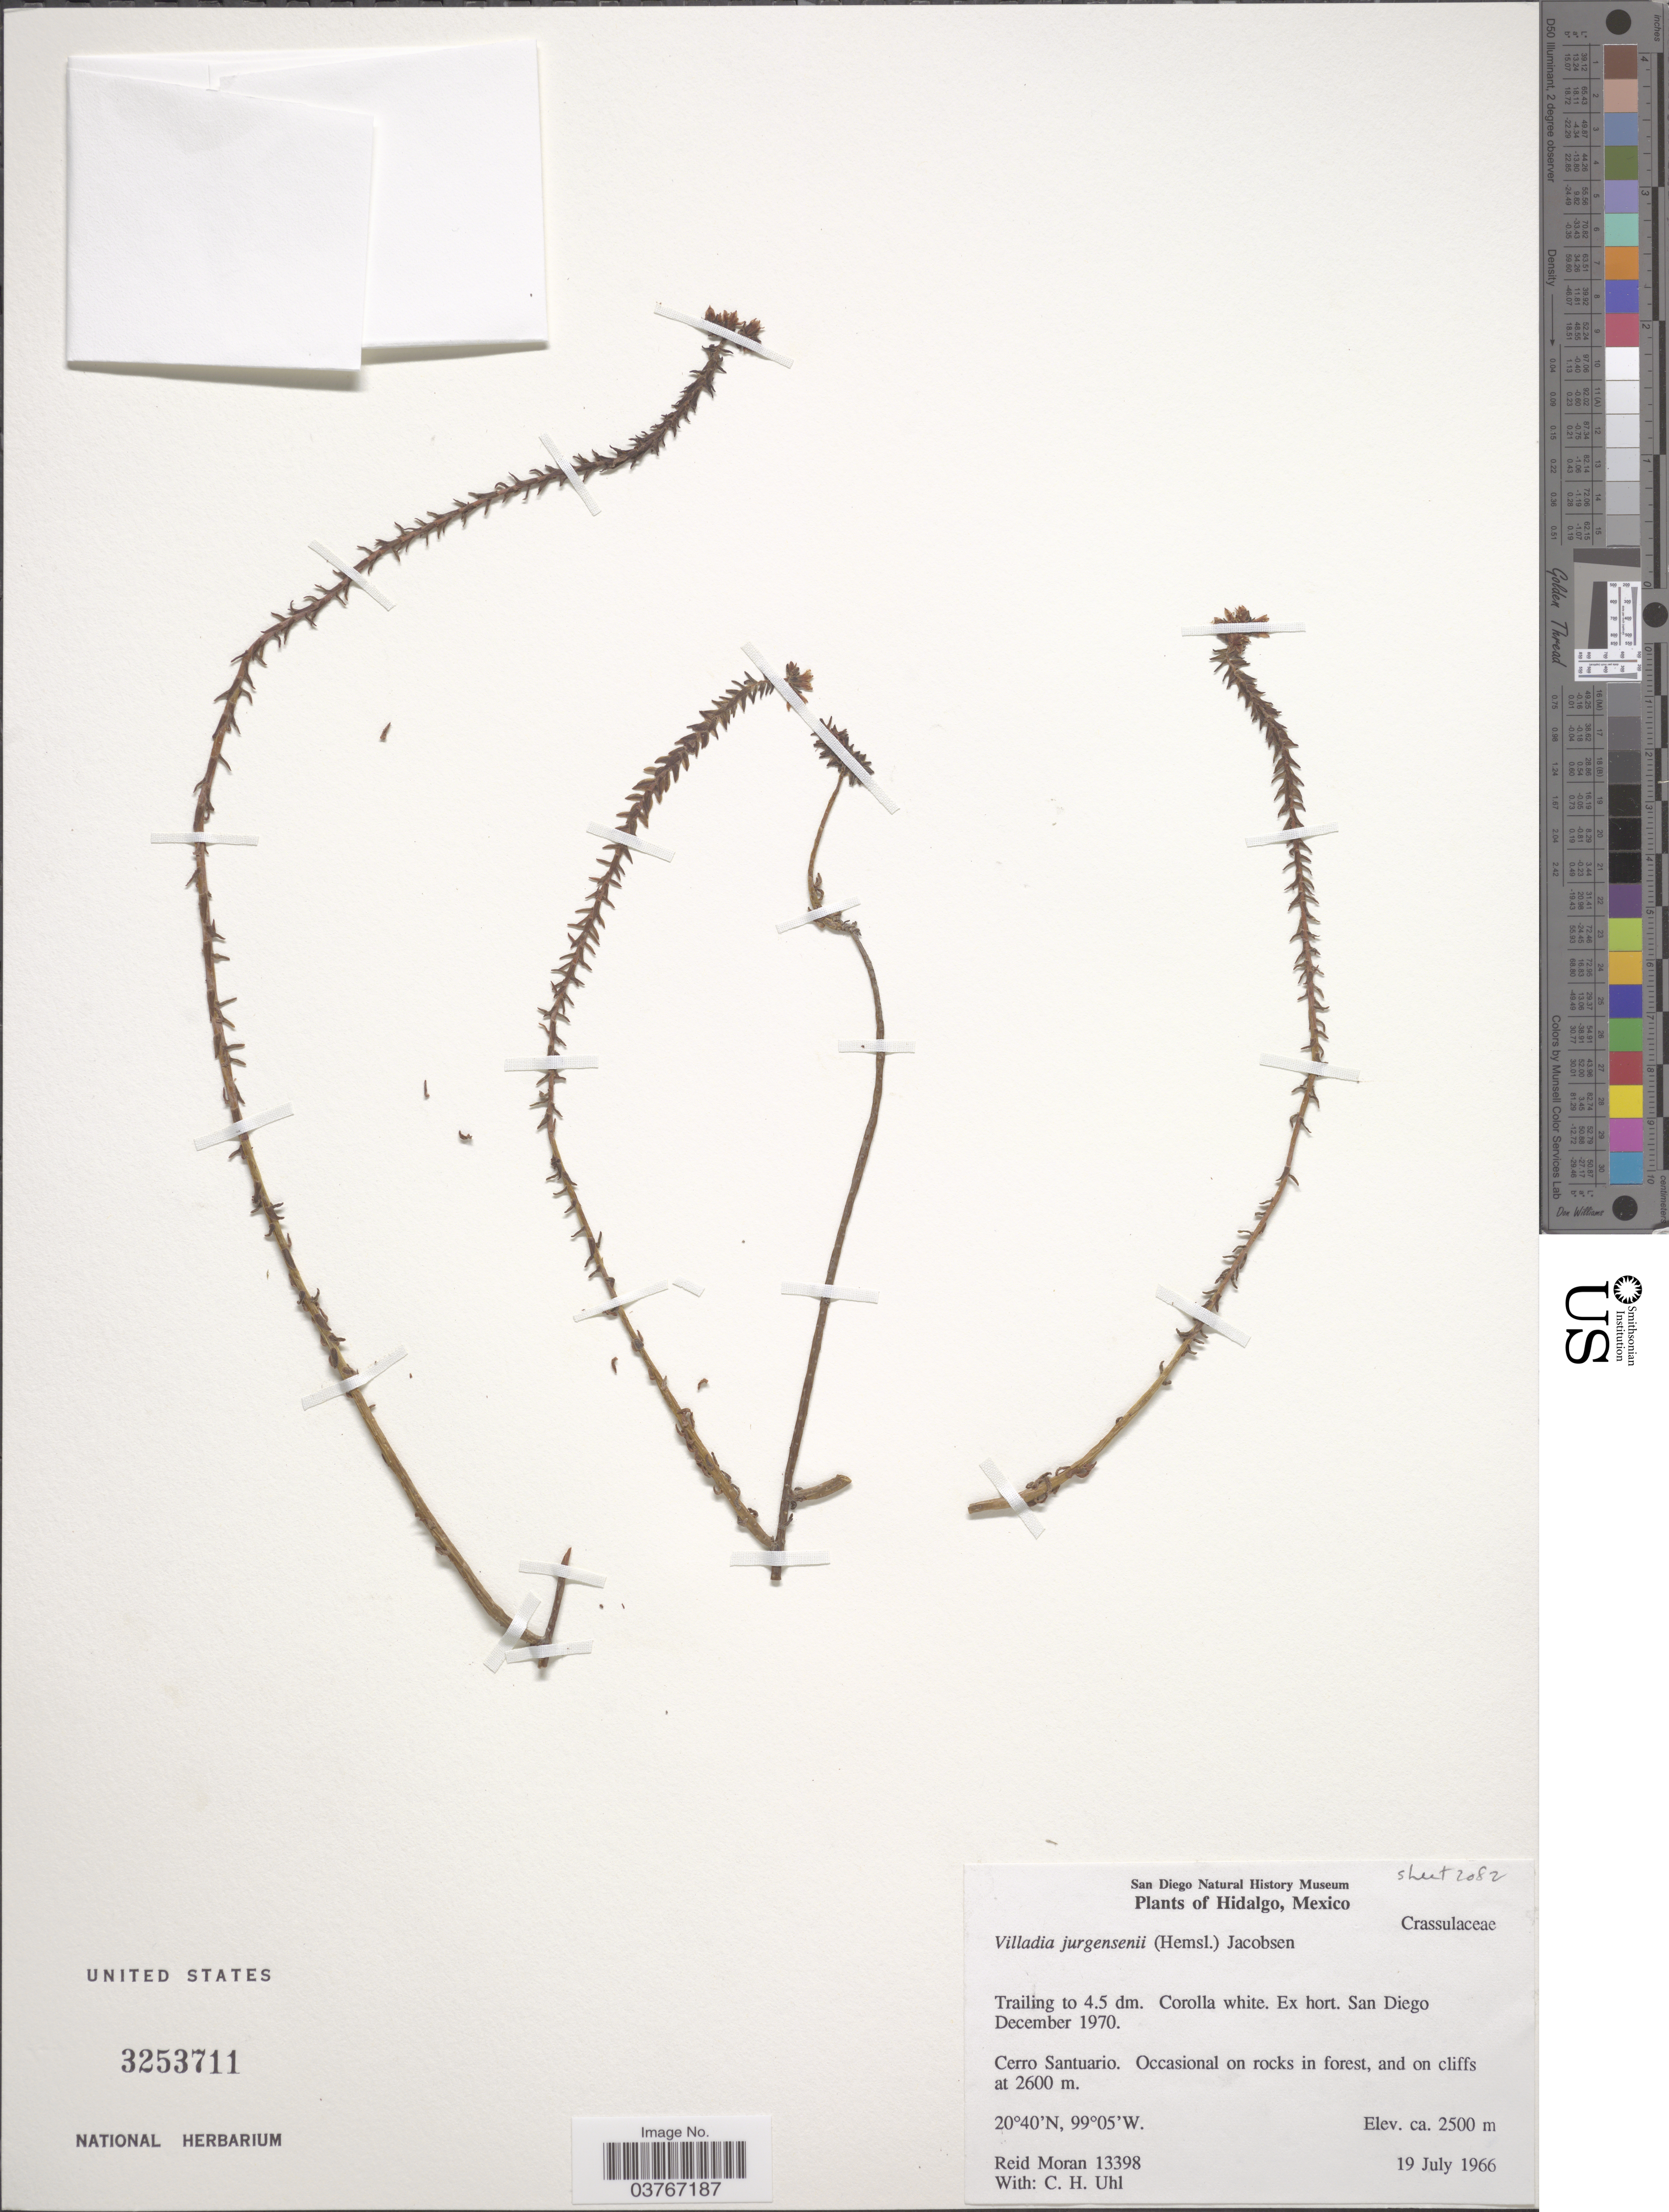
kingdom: Plantae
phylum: Tracheophyta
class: Magnoliopsida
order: Saxifragales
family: Crassulaceae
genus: Sedum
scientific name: Sedum jurgensenii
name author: (Hemsl.) Moran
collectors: R. Moran & C. Uhl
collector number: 13398?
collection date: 1970-12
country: United States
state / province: California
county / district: San Diego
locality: Ex hort. San Diego.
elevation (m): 2500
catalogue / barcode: US 3253711